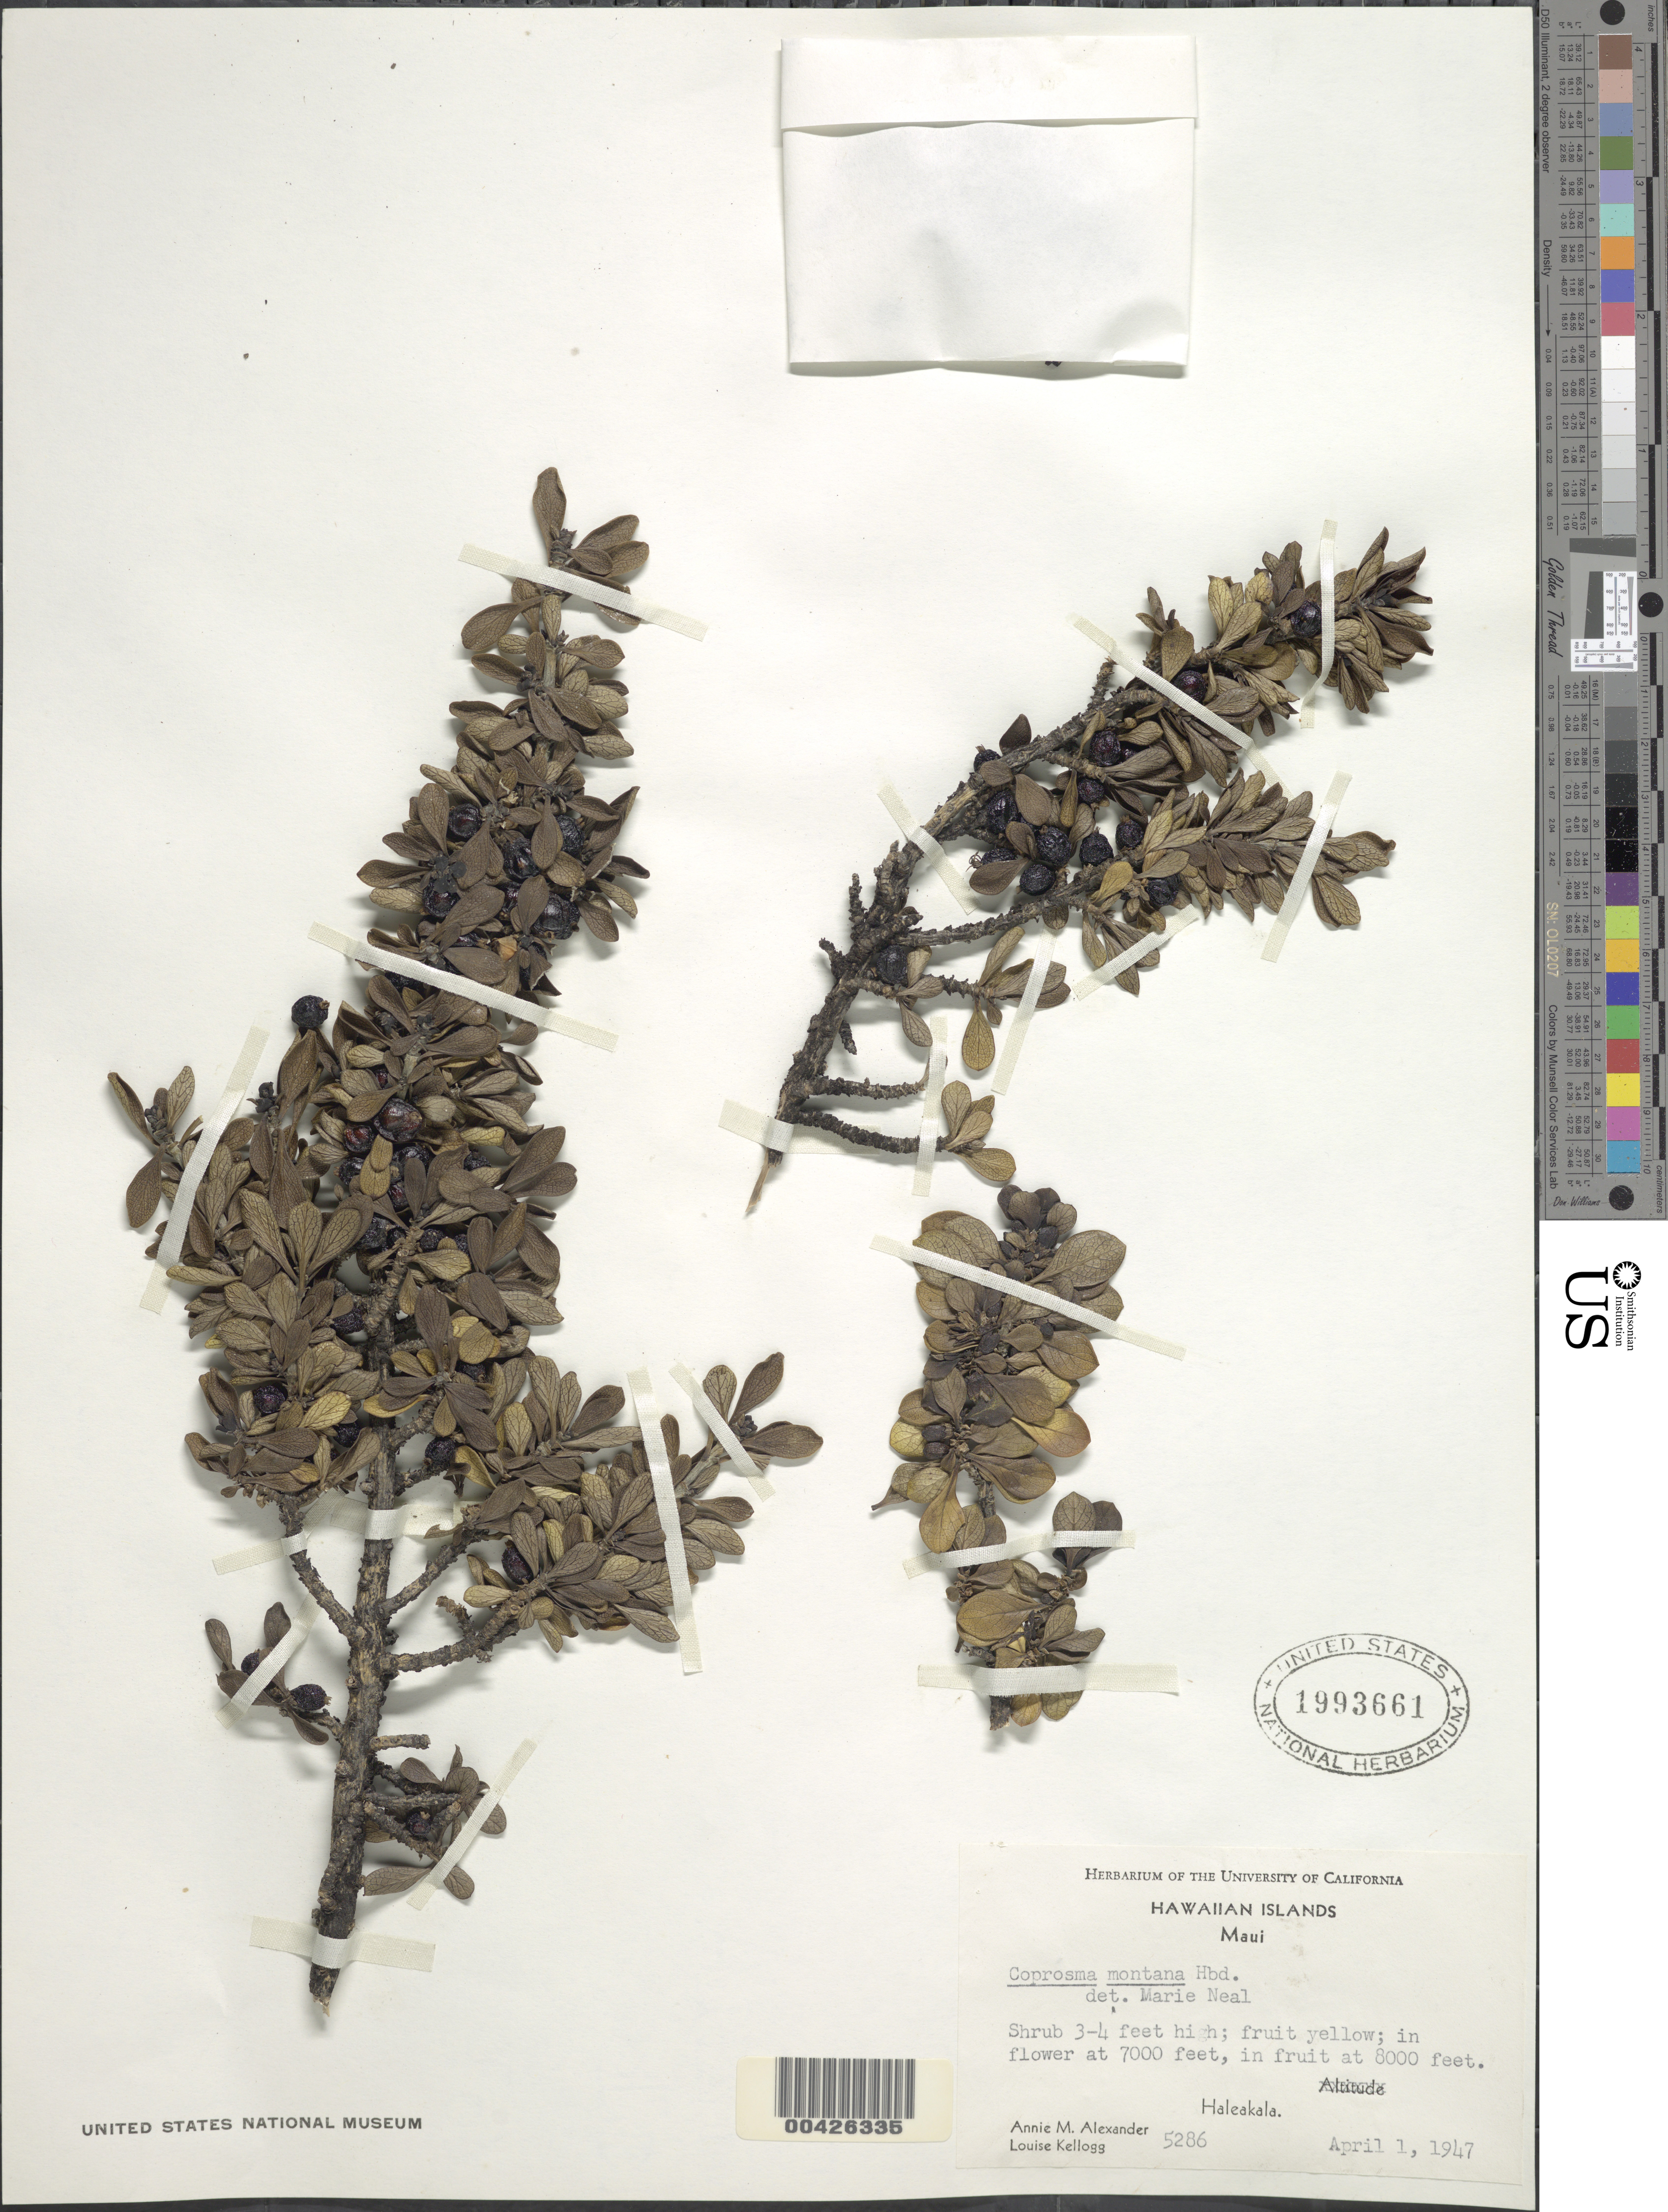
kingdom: Plantae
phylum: Tracheophyta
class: Magnoliopsida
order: Gentianales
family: Rubiaceae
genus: Coprosma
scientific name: Coprosma montana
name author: Hillebr.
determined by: Neal, Marie C.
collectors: A. M. Alexander & L. Kellogg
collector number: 5286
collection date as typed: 1 Apr 1947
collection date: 1947-04-01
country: United States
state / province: Hawaii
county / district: Maui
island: Maui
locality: Haleakala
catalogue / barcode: US 1993661